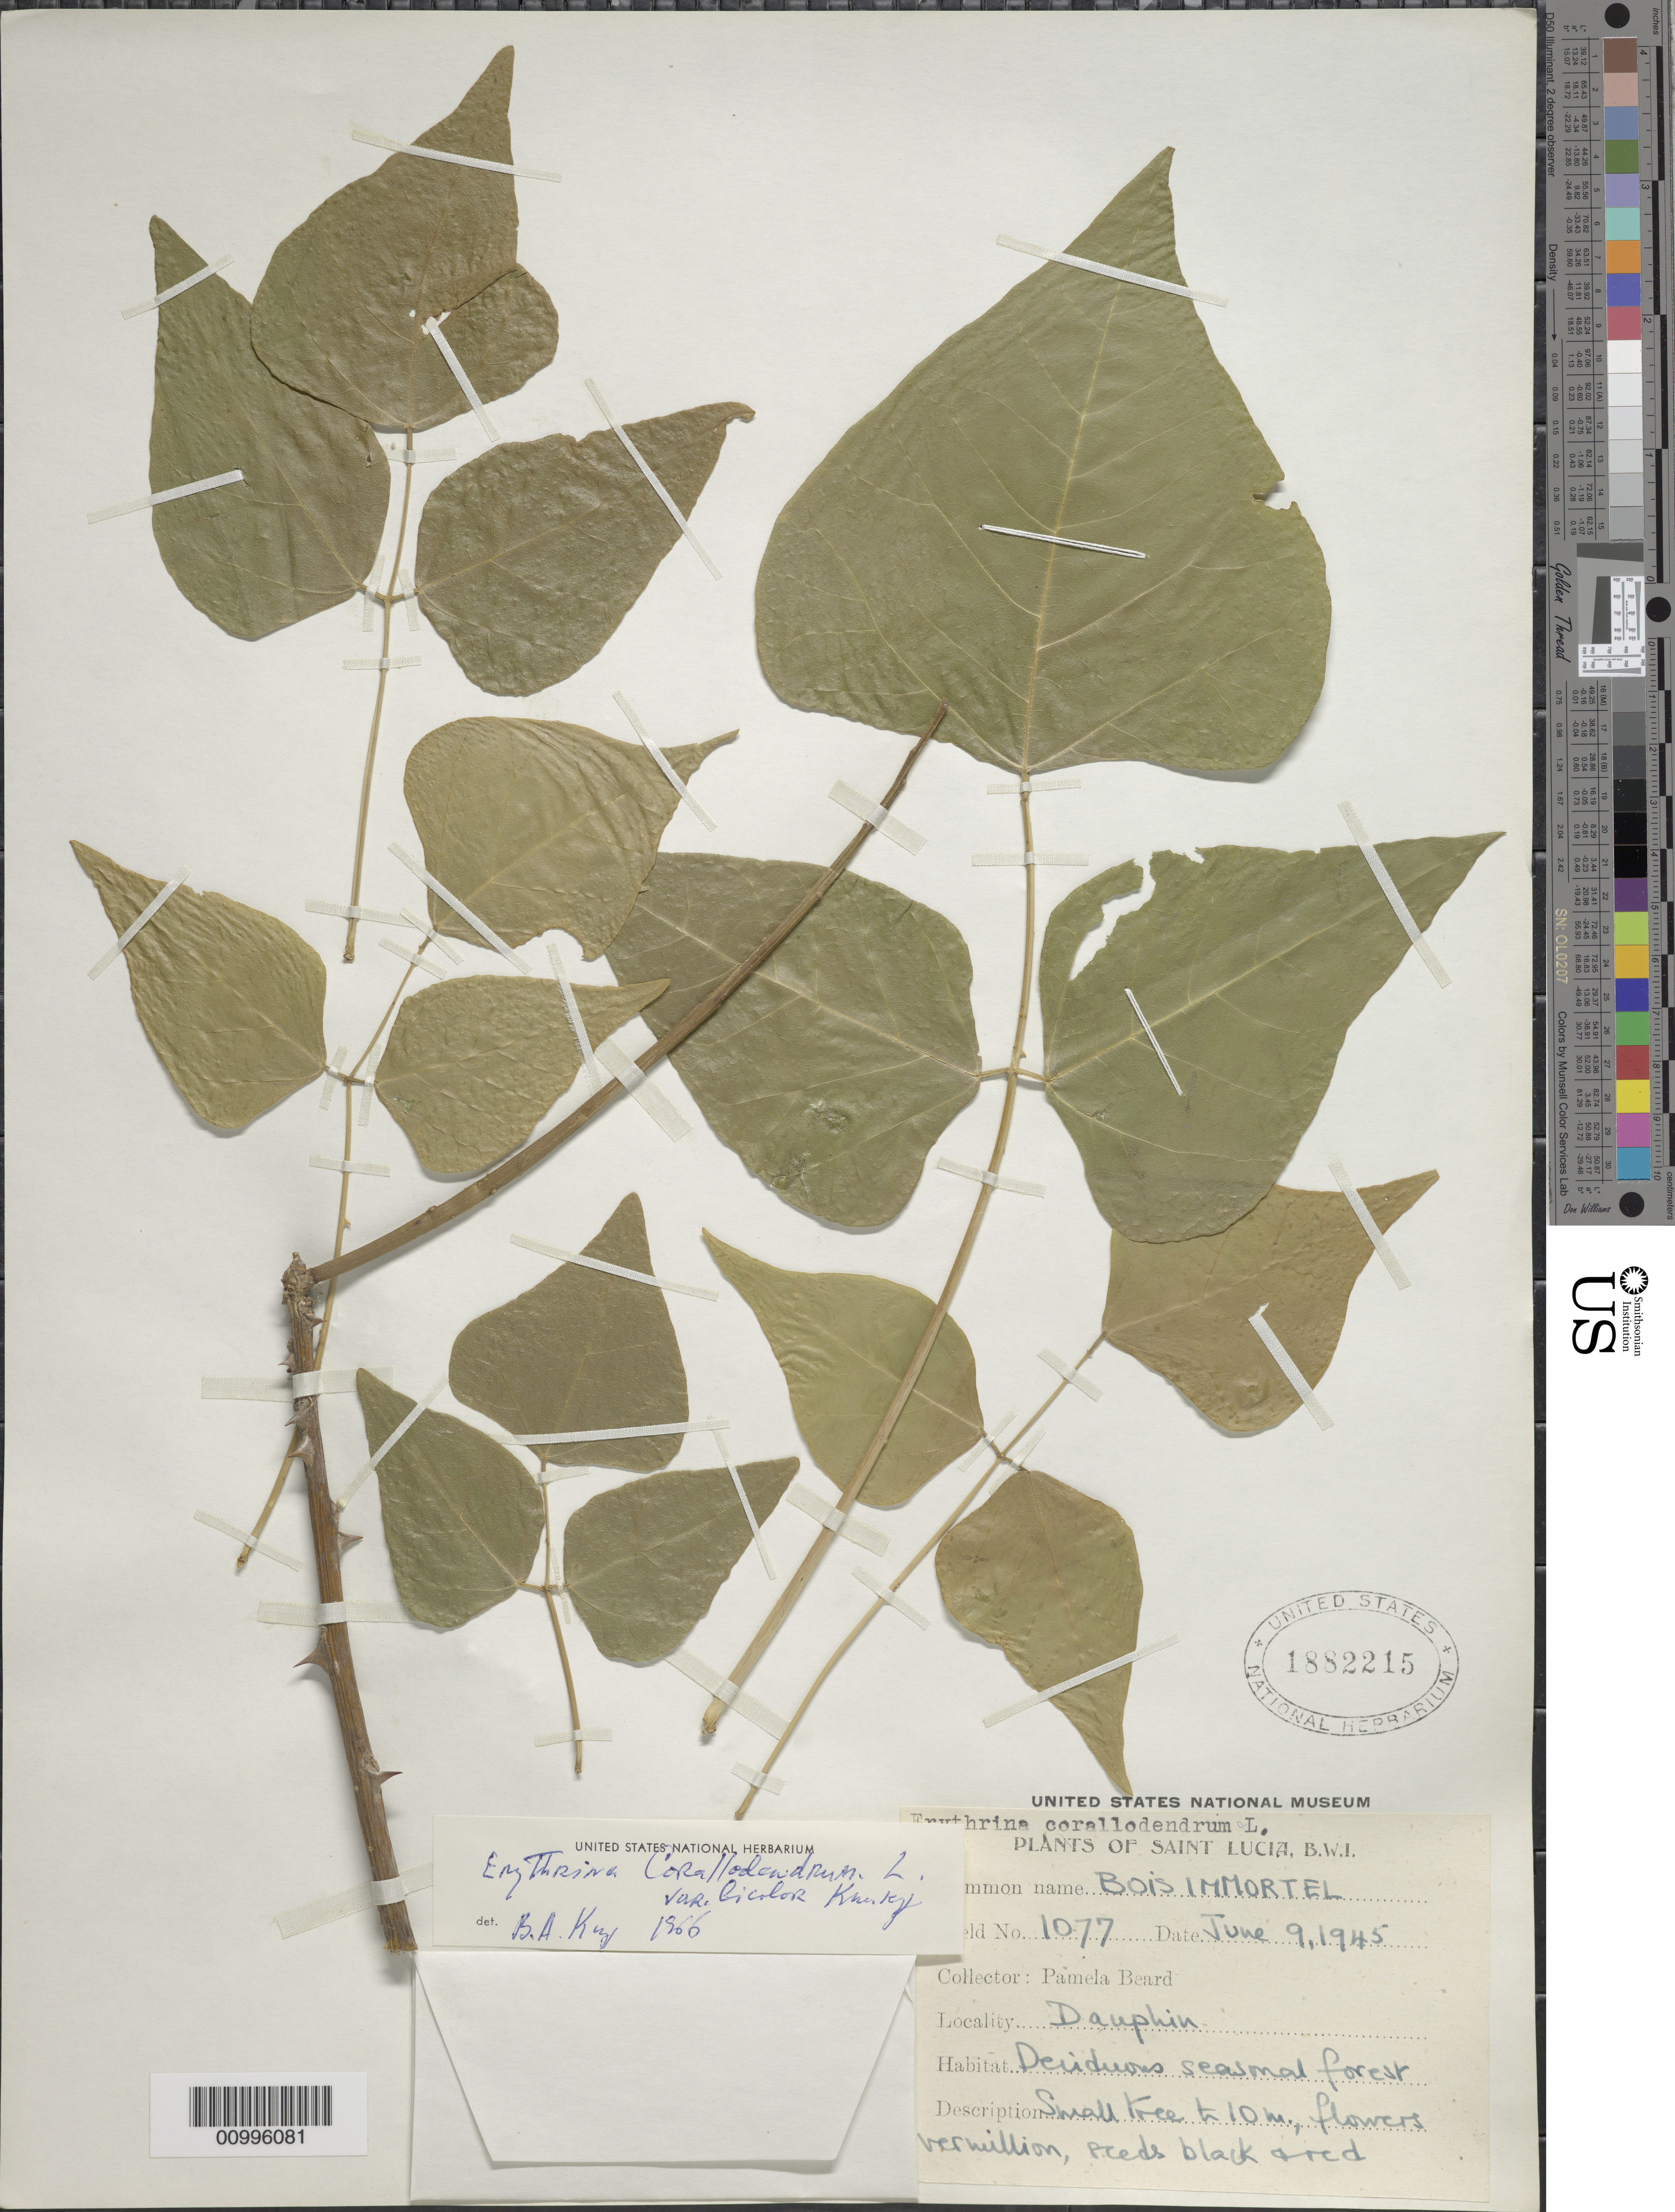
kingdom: Plantae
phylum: Tracheophyta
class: Magnoliopsida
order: Fabales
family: Fabaceae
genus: Erythrina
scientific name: Erythrina corallodendron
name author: L.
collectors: P. Beard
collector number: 1077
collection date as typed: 09 Jun 1945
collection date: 1945-06-09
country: St. Lucia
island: St. Lucia I.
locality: Deciduous seasonal fores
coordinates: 0 N, 0 E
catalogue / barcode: US 1882215